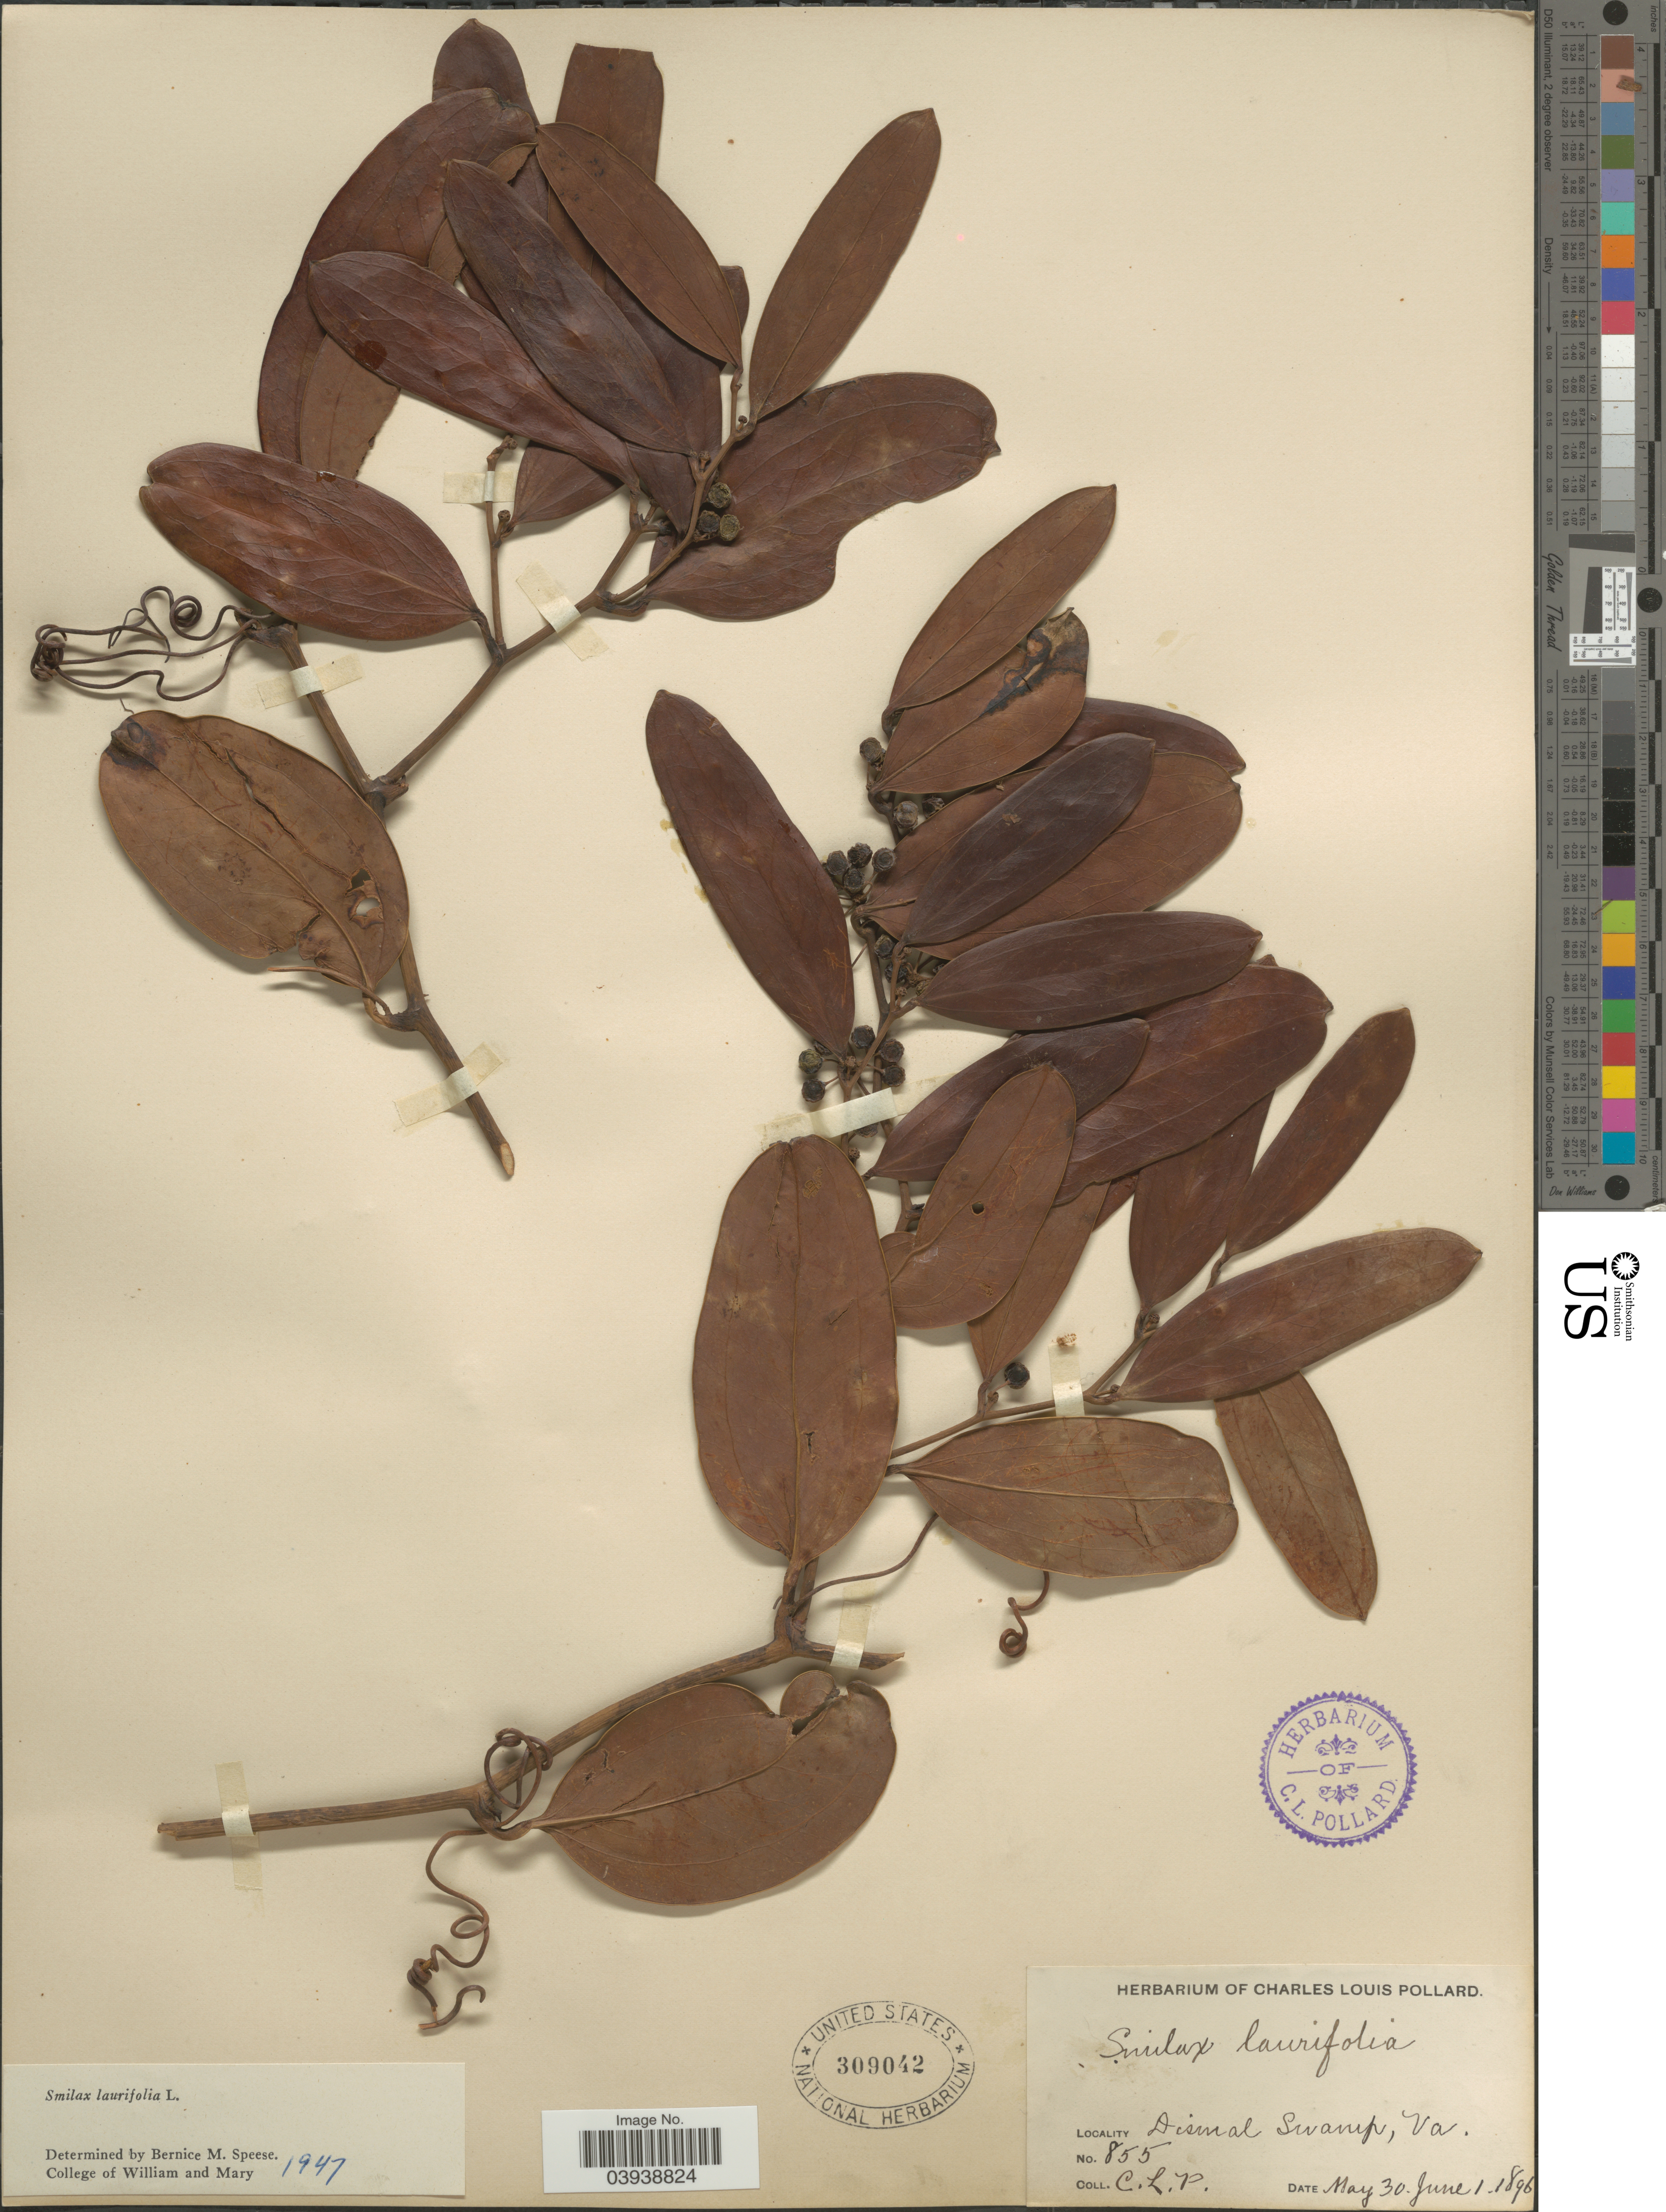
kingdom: Plantae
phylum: Tracheophyta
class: Liliopsida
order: Liliales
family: Smilacaceae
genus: Smilax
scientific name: Smilax laurifolia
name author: L.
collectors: C. L. Pollard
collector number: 855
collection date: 1896-05-30/1896-06-01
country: United States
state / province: Virginia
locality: Dismal Swamp.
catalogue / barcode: US 309042